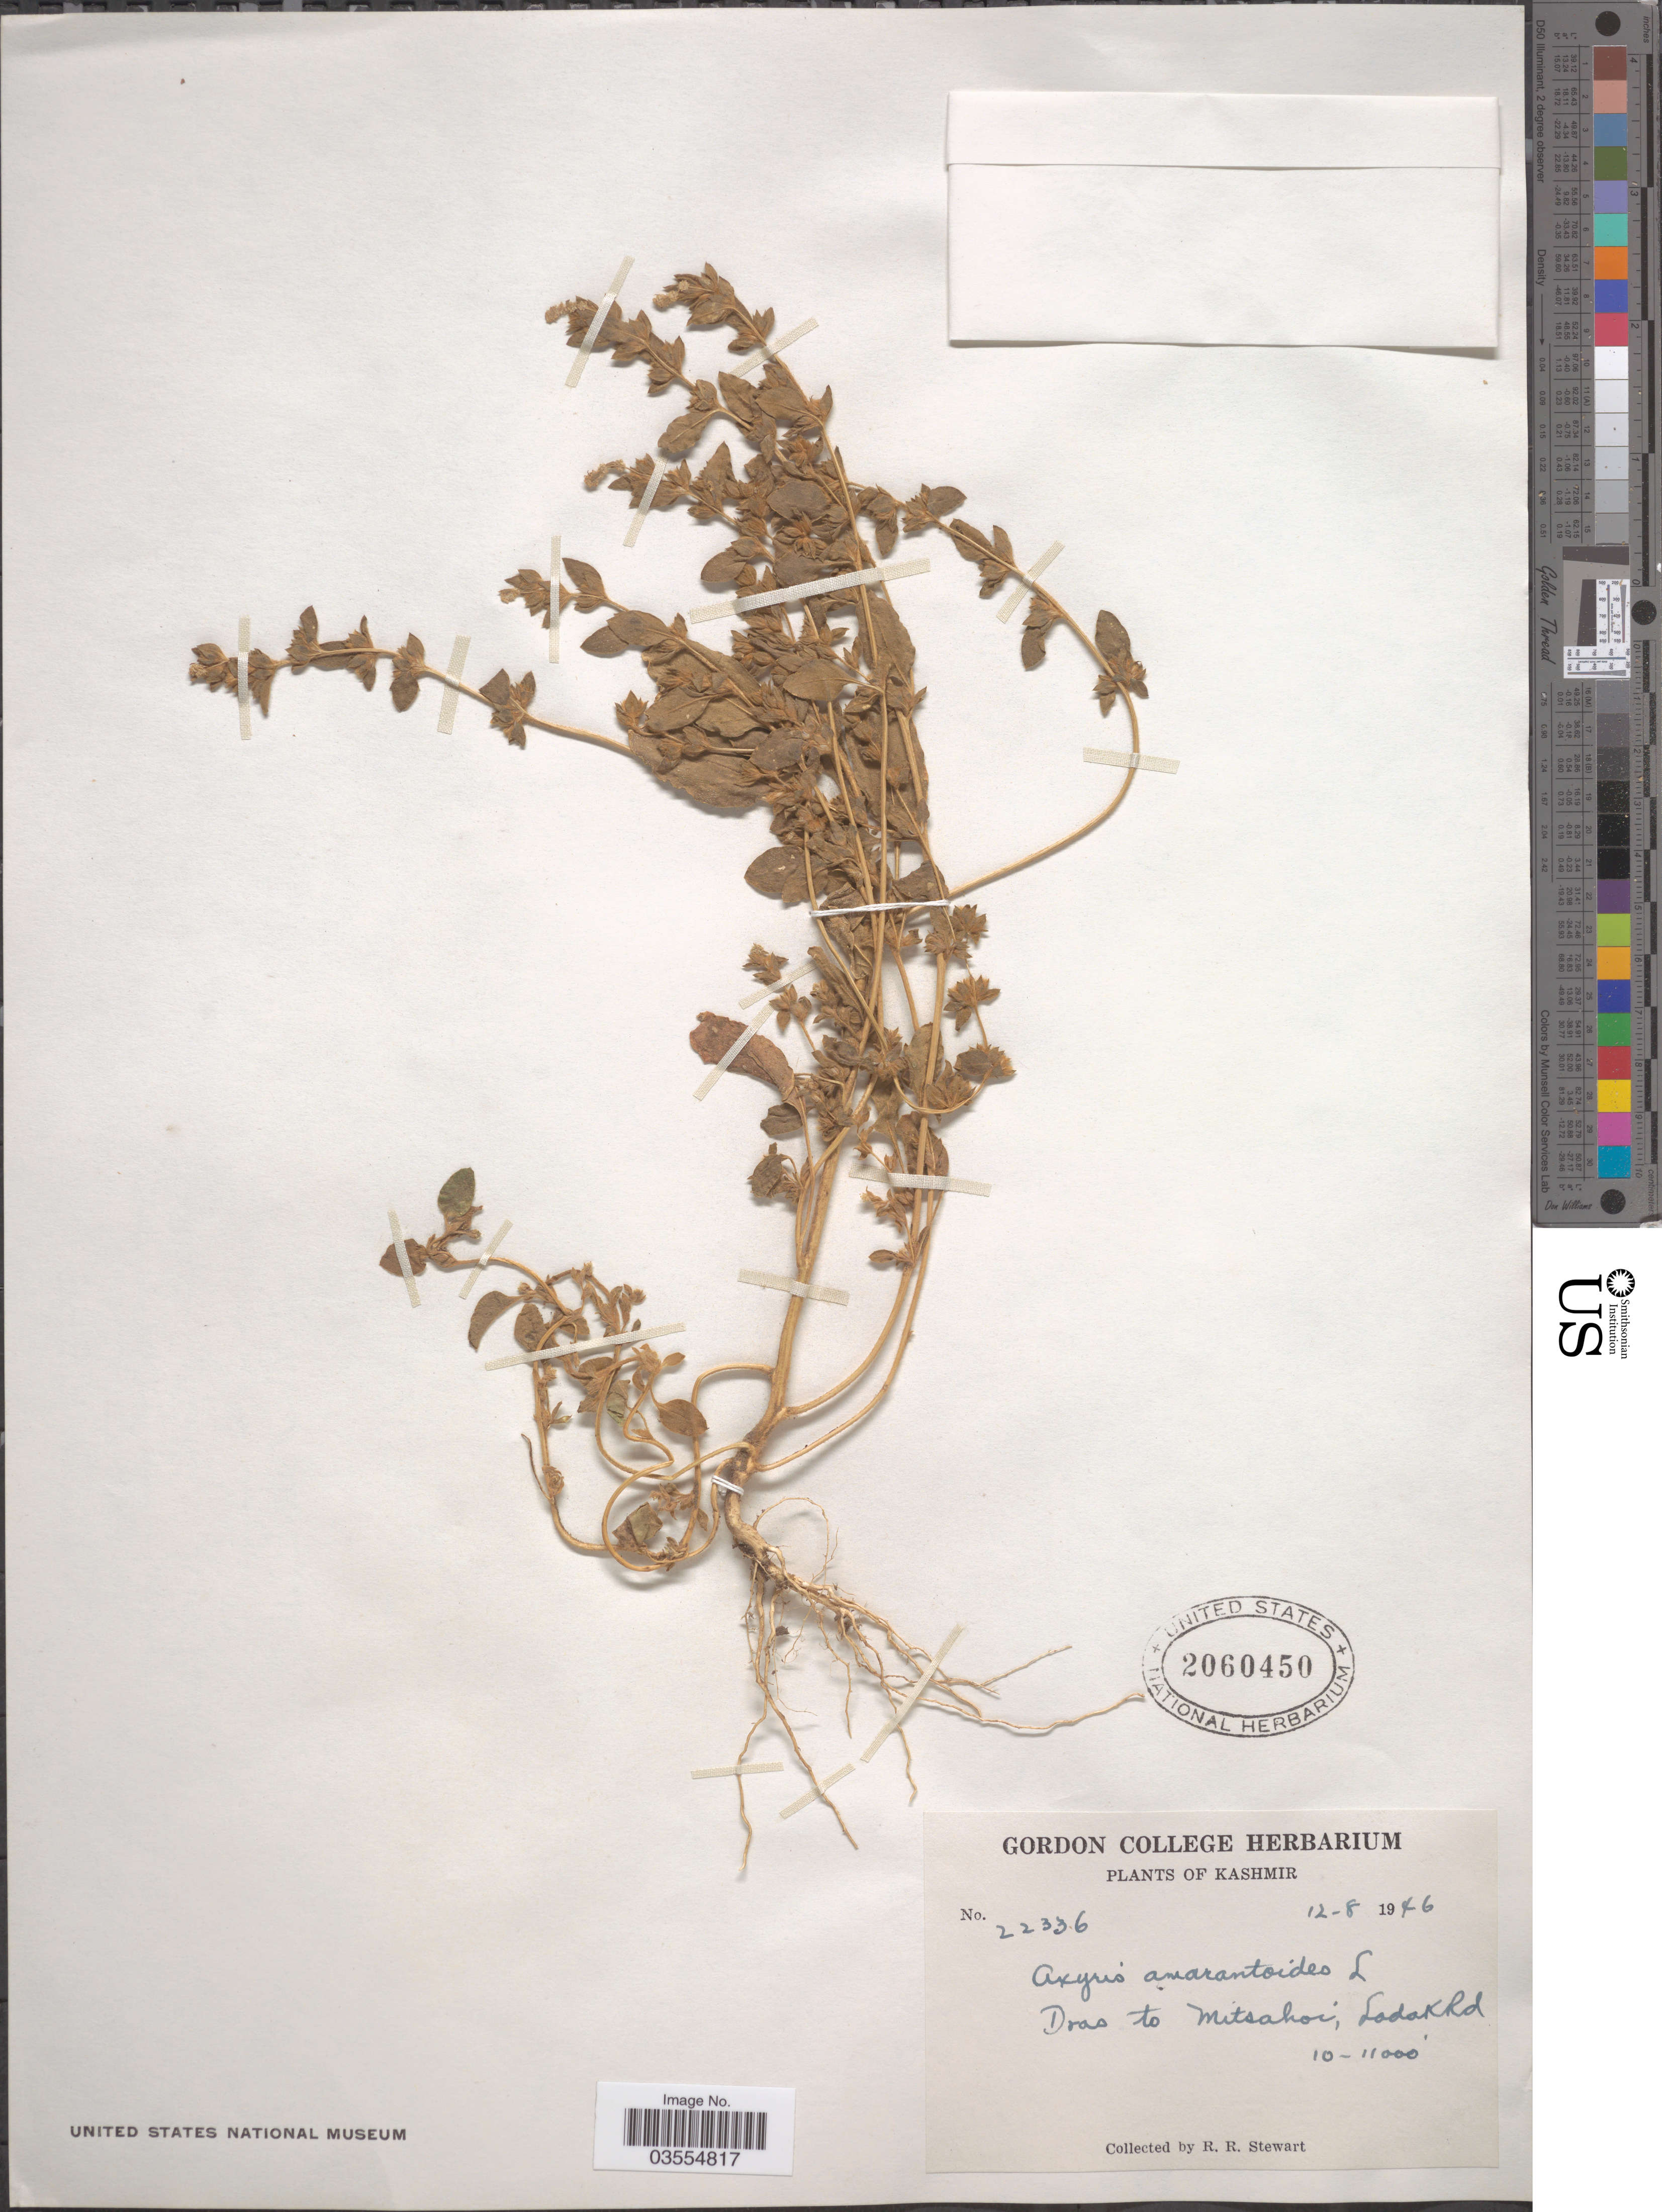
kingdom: Plantae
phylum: Tracheophyta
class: Magnoliopsida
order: Caryophyllales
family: Amaranthaceae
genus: Axyris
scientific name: Axyris amaranthoides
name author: L.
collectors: R. Stewart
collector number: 22336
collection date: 1946-08-12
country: India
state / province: Jammu and Kashmir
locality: Kashmir. Dras to Mitsahoi, Lodak Rd.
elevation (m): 3048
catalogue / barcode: US 2060450